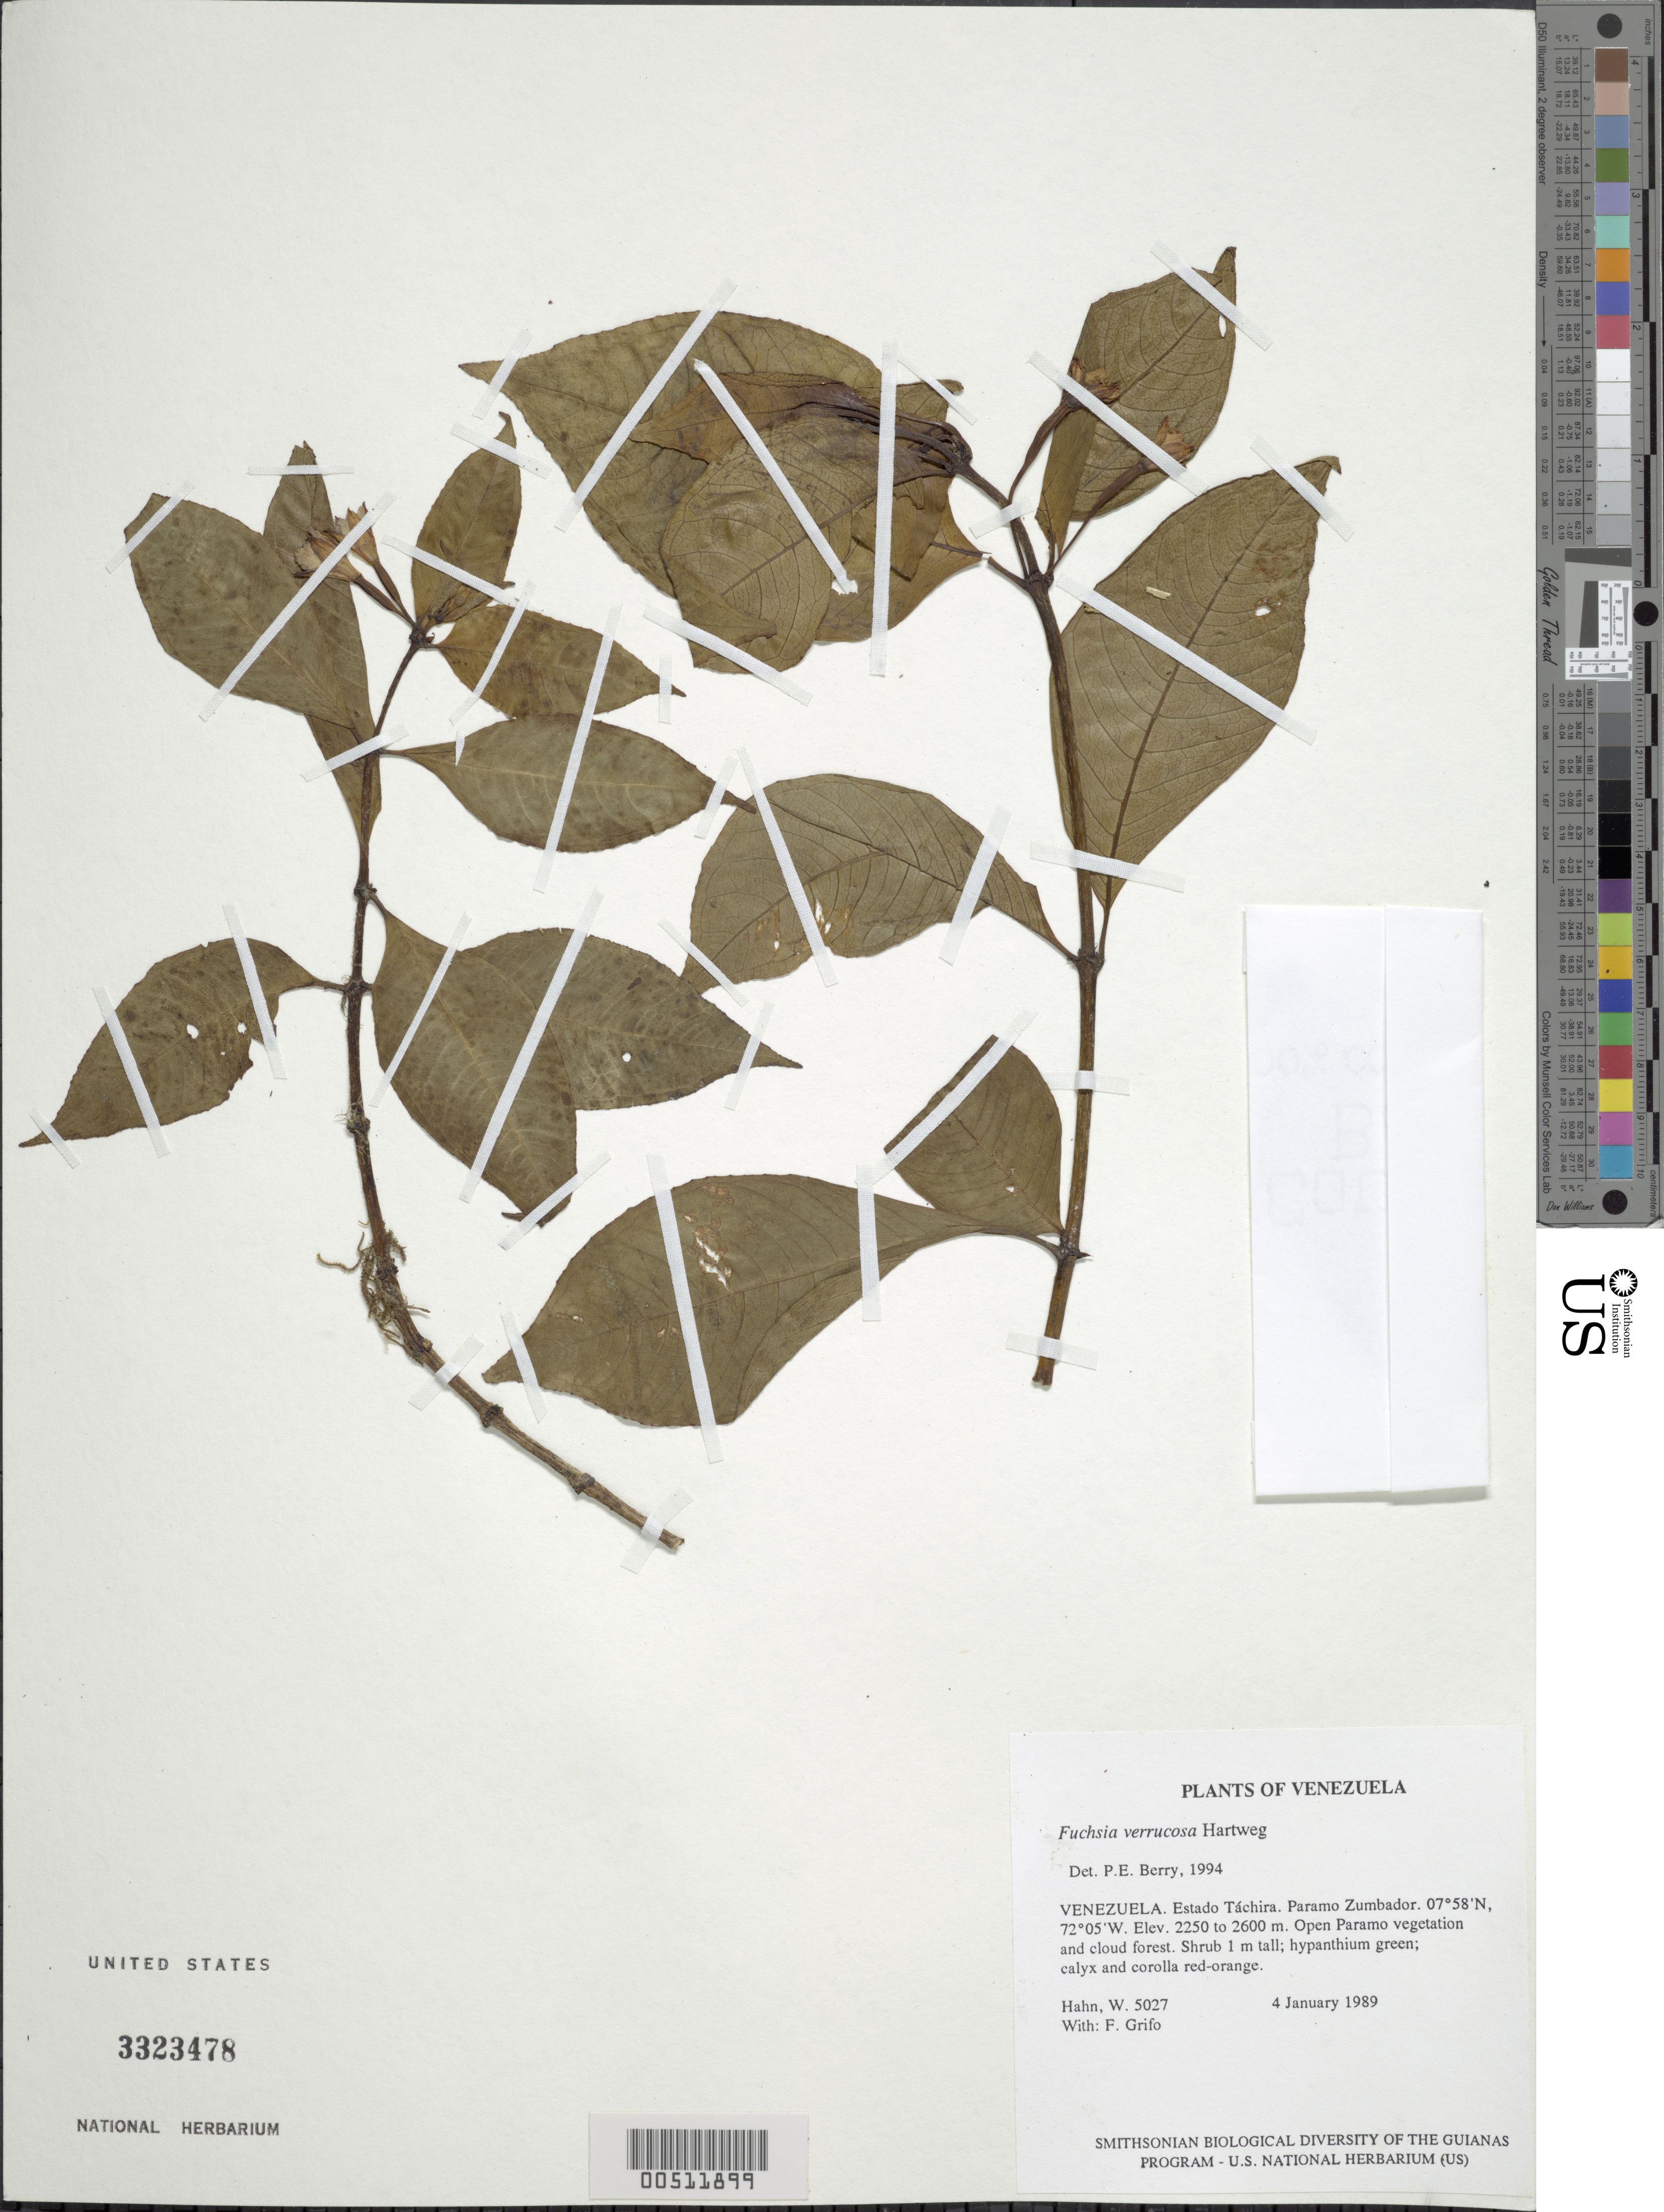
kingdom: Plantae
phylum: Tracheophyta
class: Magnoliopsida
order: Myrtales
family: Onagraceae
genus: Fuchsia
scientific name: Fuchsia verrucosa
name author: Hartw. ex Benth.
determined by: Berry, P. E., (WIS), University of Wisconsin - Madison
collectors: W. Hahn & F. Grifo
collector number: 5027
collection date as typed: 4 January 1989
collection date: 1989-01-04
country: Venezuela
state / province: Táchira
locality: Paramo Zumbador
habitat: Open Paramo vegetation and cloud forest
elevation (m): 2250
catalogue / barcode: US 3323478